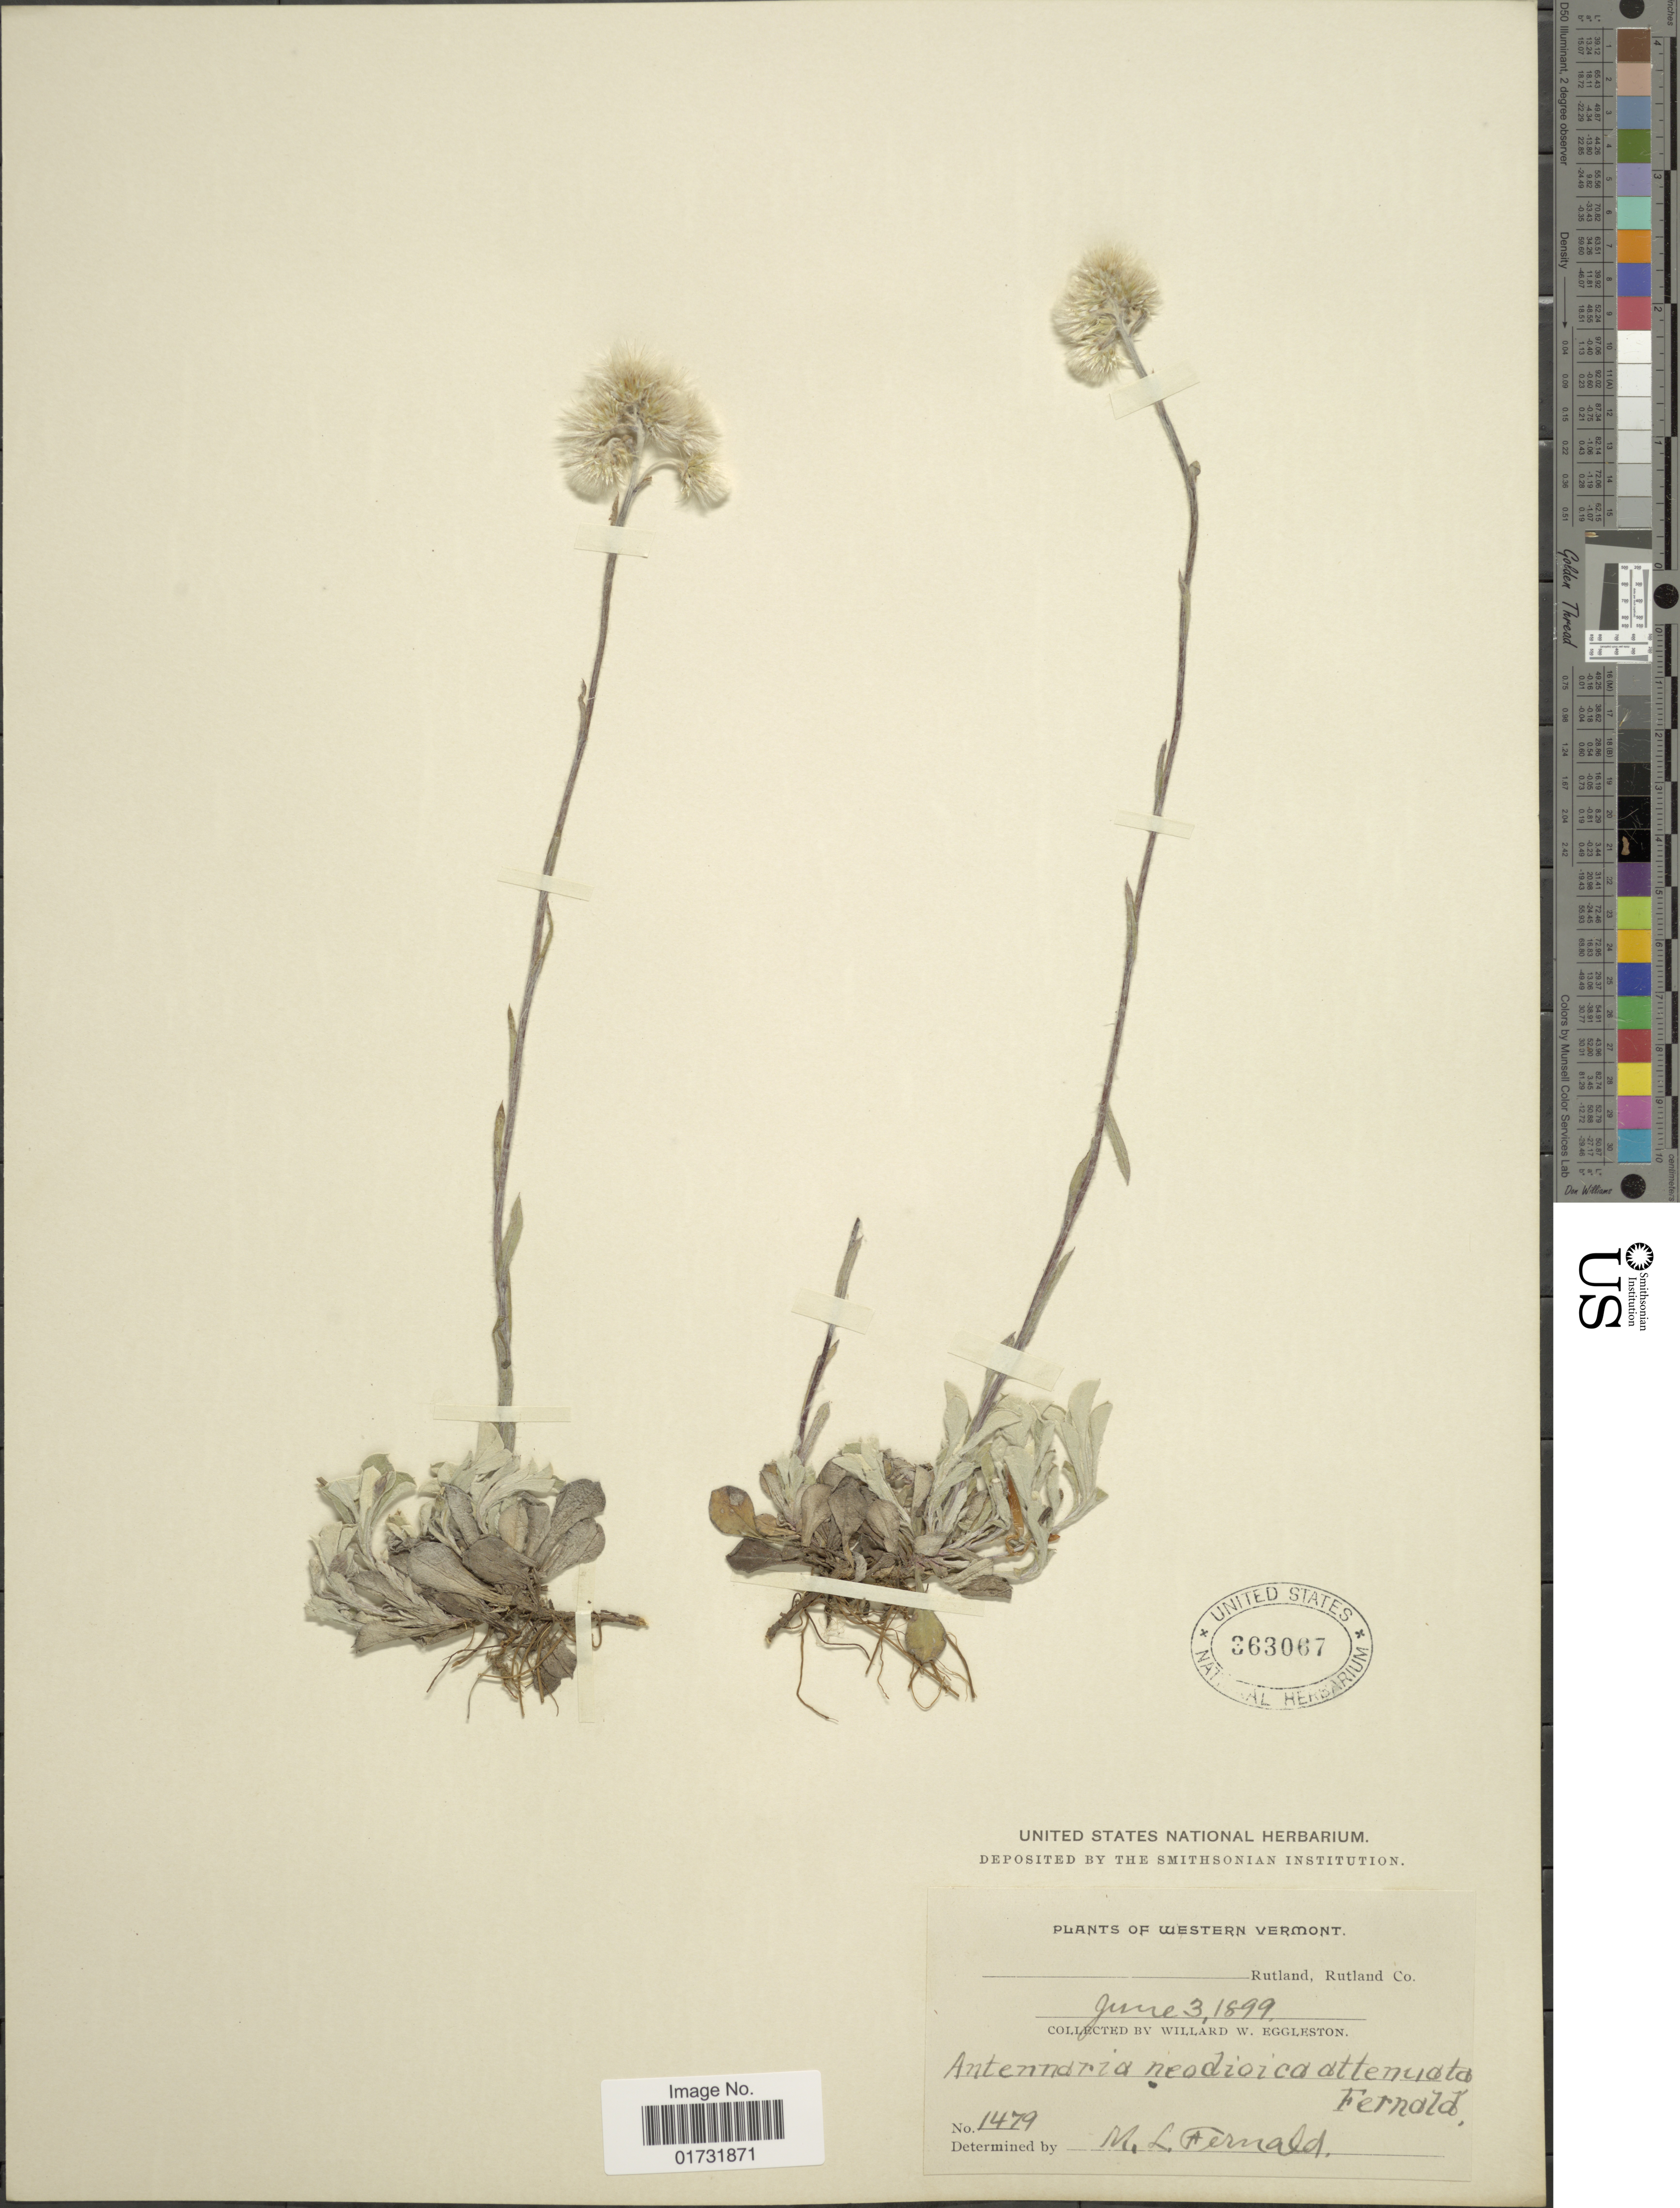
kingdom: Plantae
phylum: Tracheophyta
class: Magnoliopsida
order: Asterales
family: Asteraceae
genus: Antennaria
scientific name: Antennaria neodioica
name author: Greene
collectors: W. W. Eggleston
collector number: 1479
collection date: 1899-06-03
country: United States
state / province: Vermont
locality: Western Vermont. Rutland, Rutland Co.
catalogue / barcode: US 363067